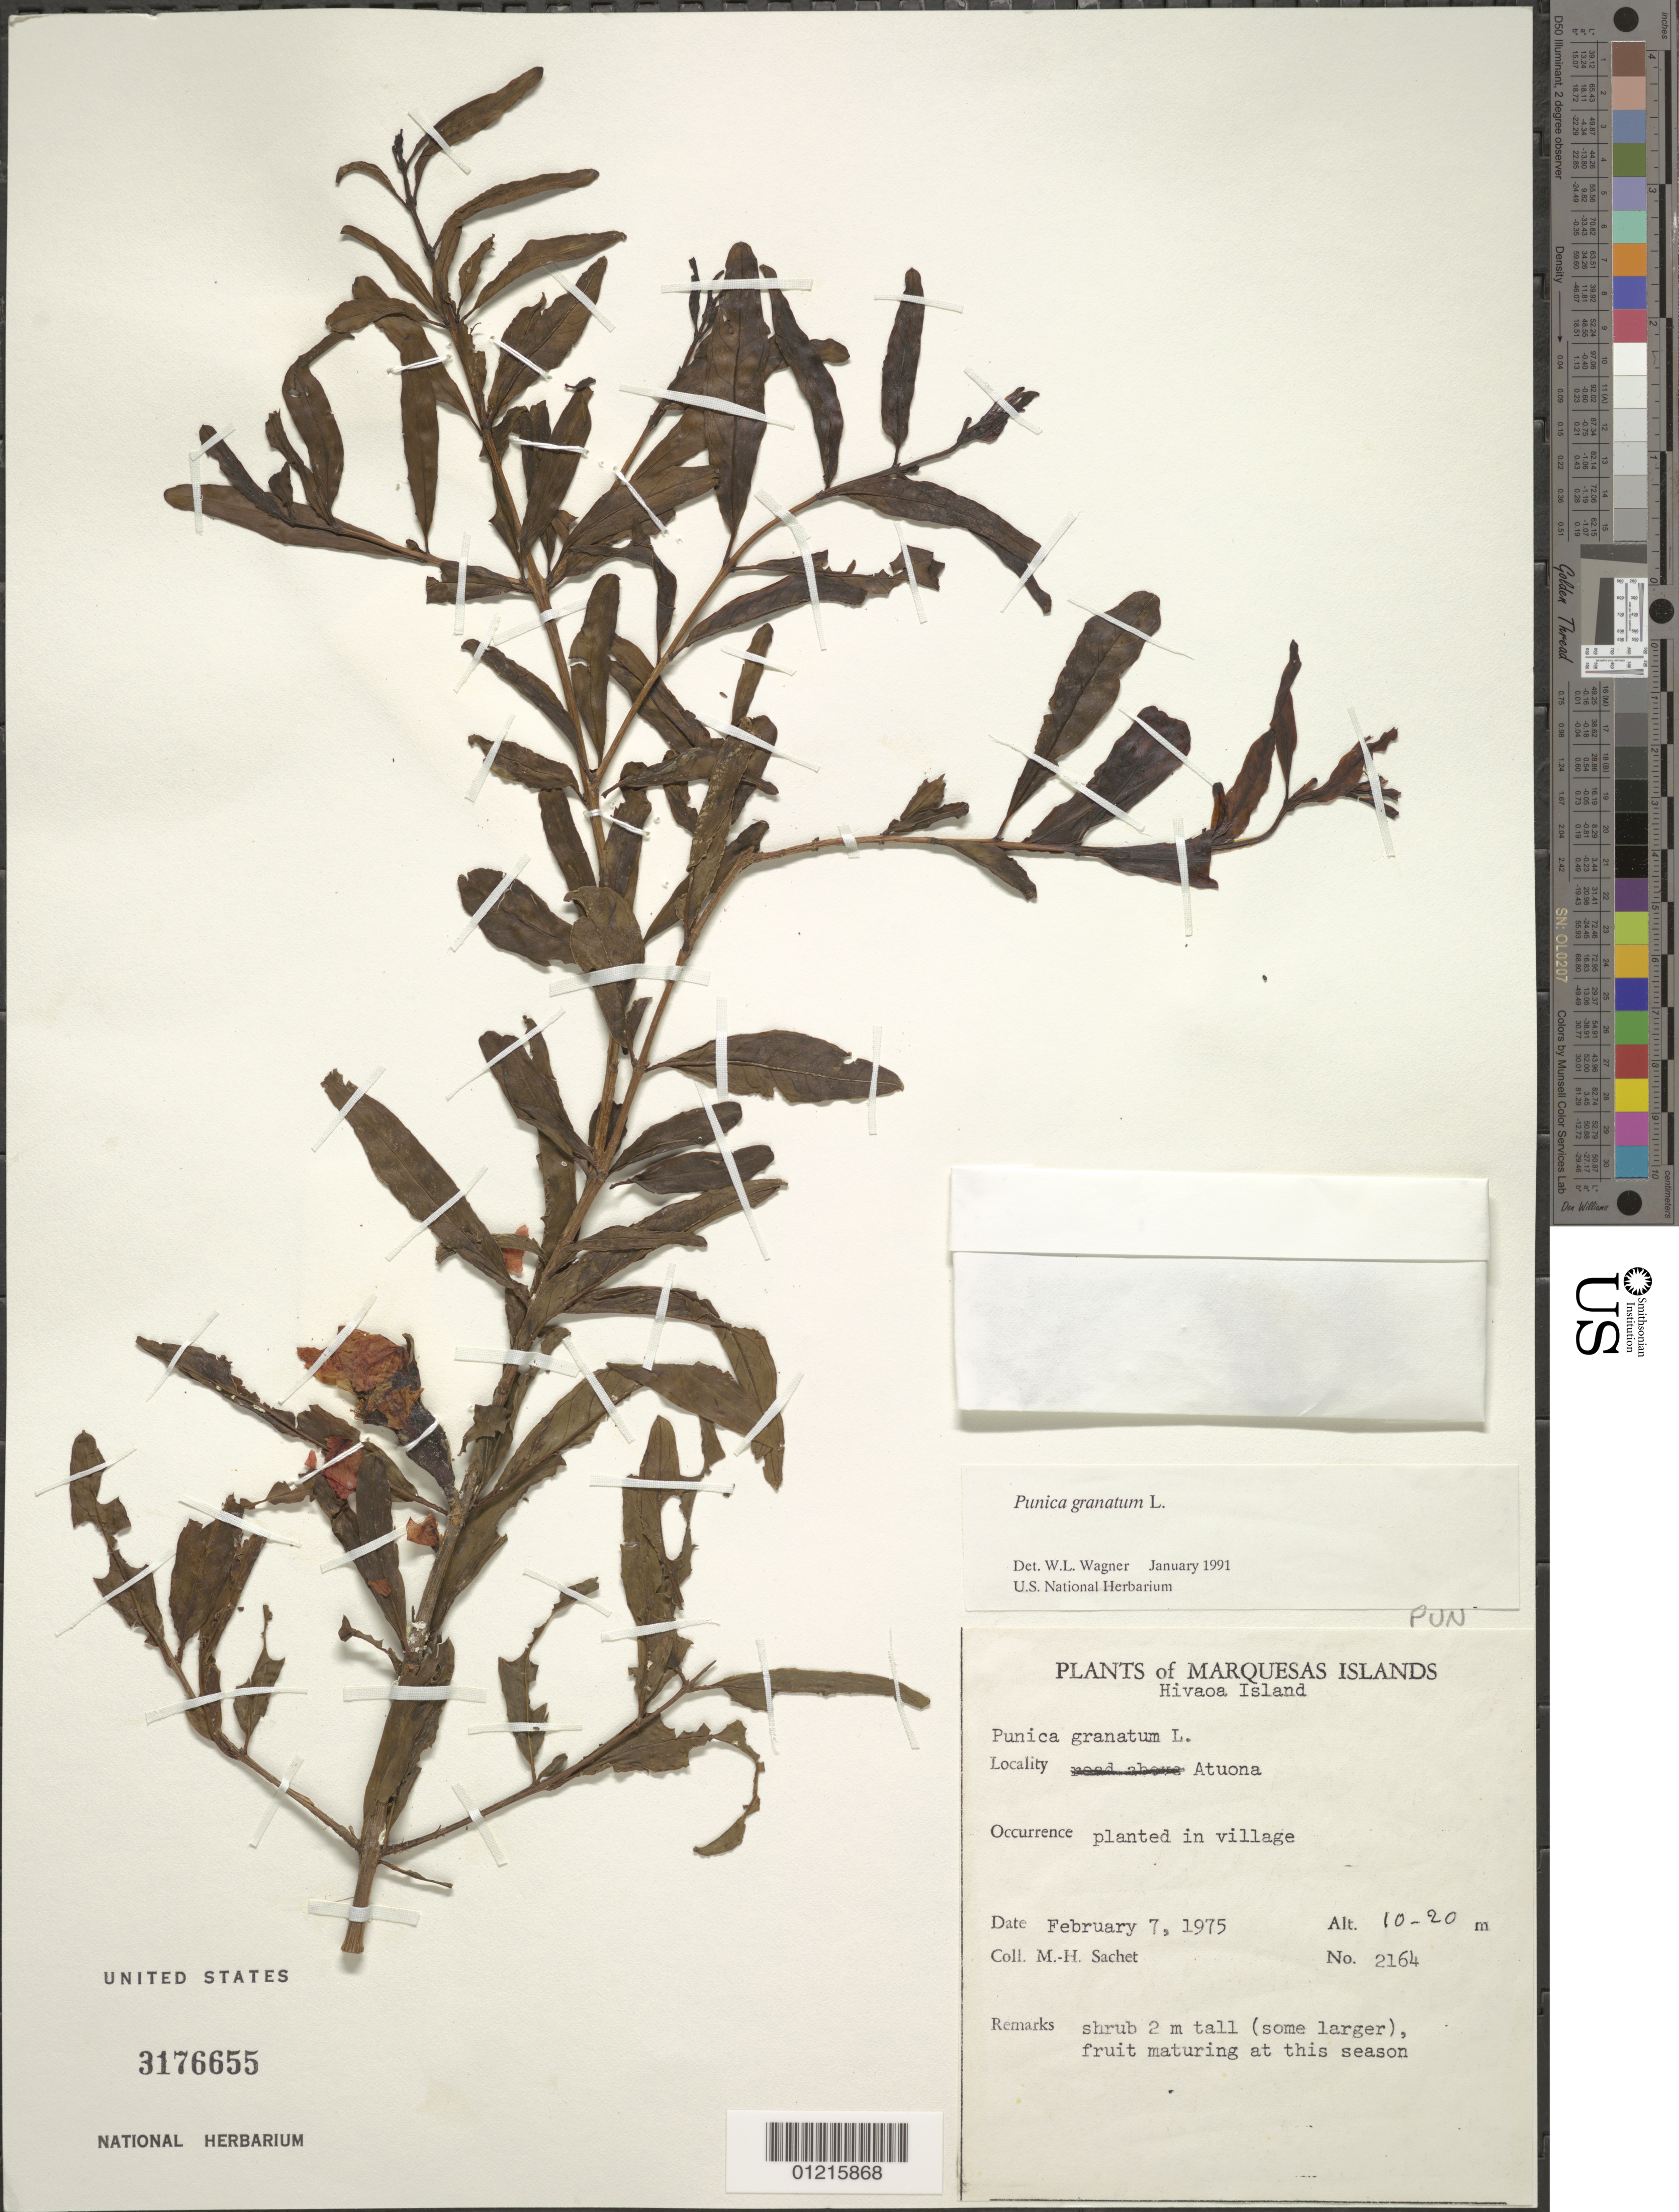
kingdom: Plantae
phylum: Tracheophyta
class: Magnoliopsida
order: Myrtales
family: Lythraceae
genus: Punica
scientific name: Punica granatum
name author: L.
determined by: Wagner, W. L., (BOT), Smithsonian Institution - National Museum of Natural History (UNITED STATES)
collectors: M.-H. Sachet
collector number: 2164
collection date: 1975-02-07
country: French Polynesia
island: Hiva Oa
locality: Atuona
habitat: Planted in village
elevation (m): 10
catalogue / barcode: US 3176655